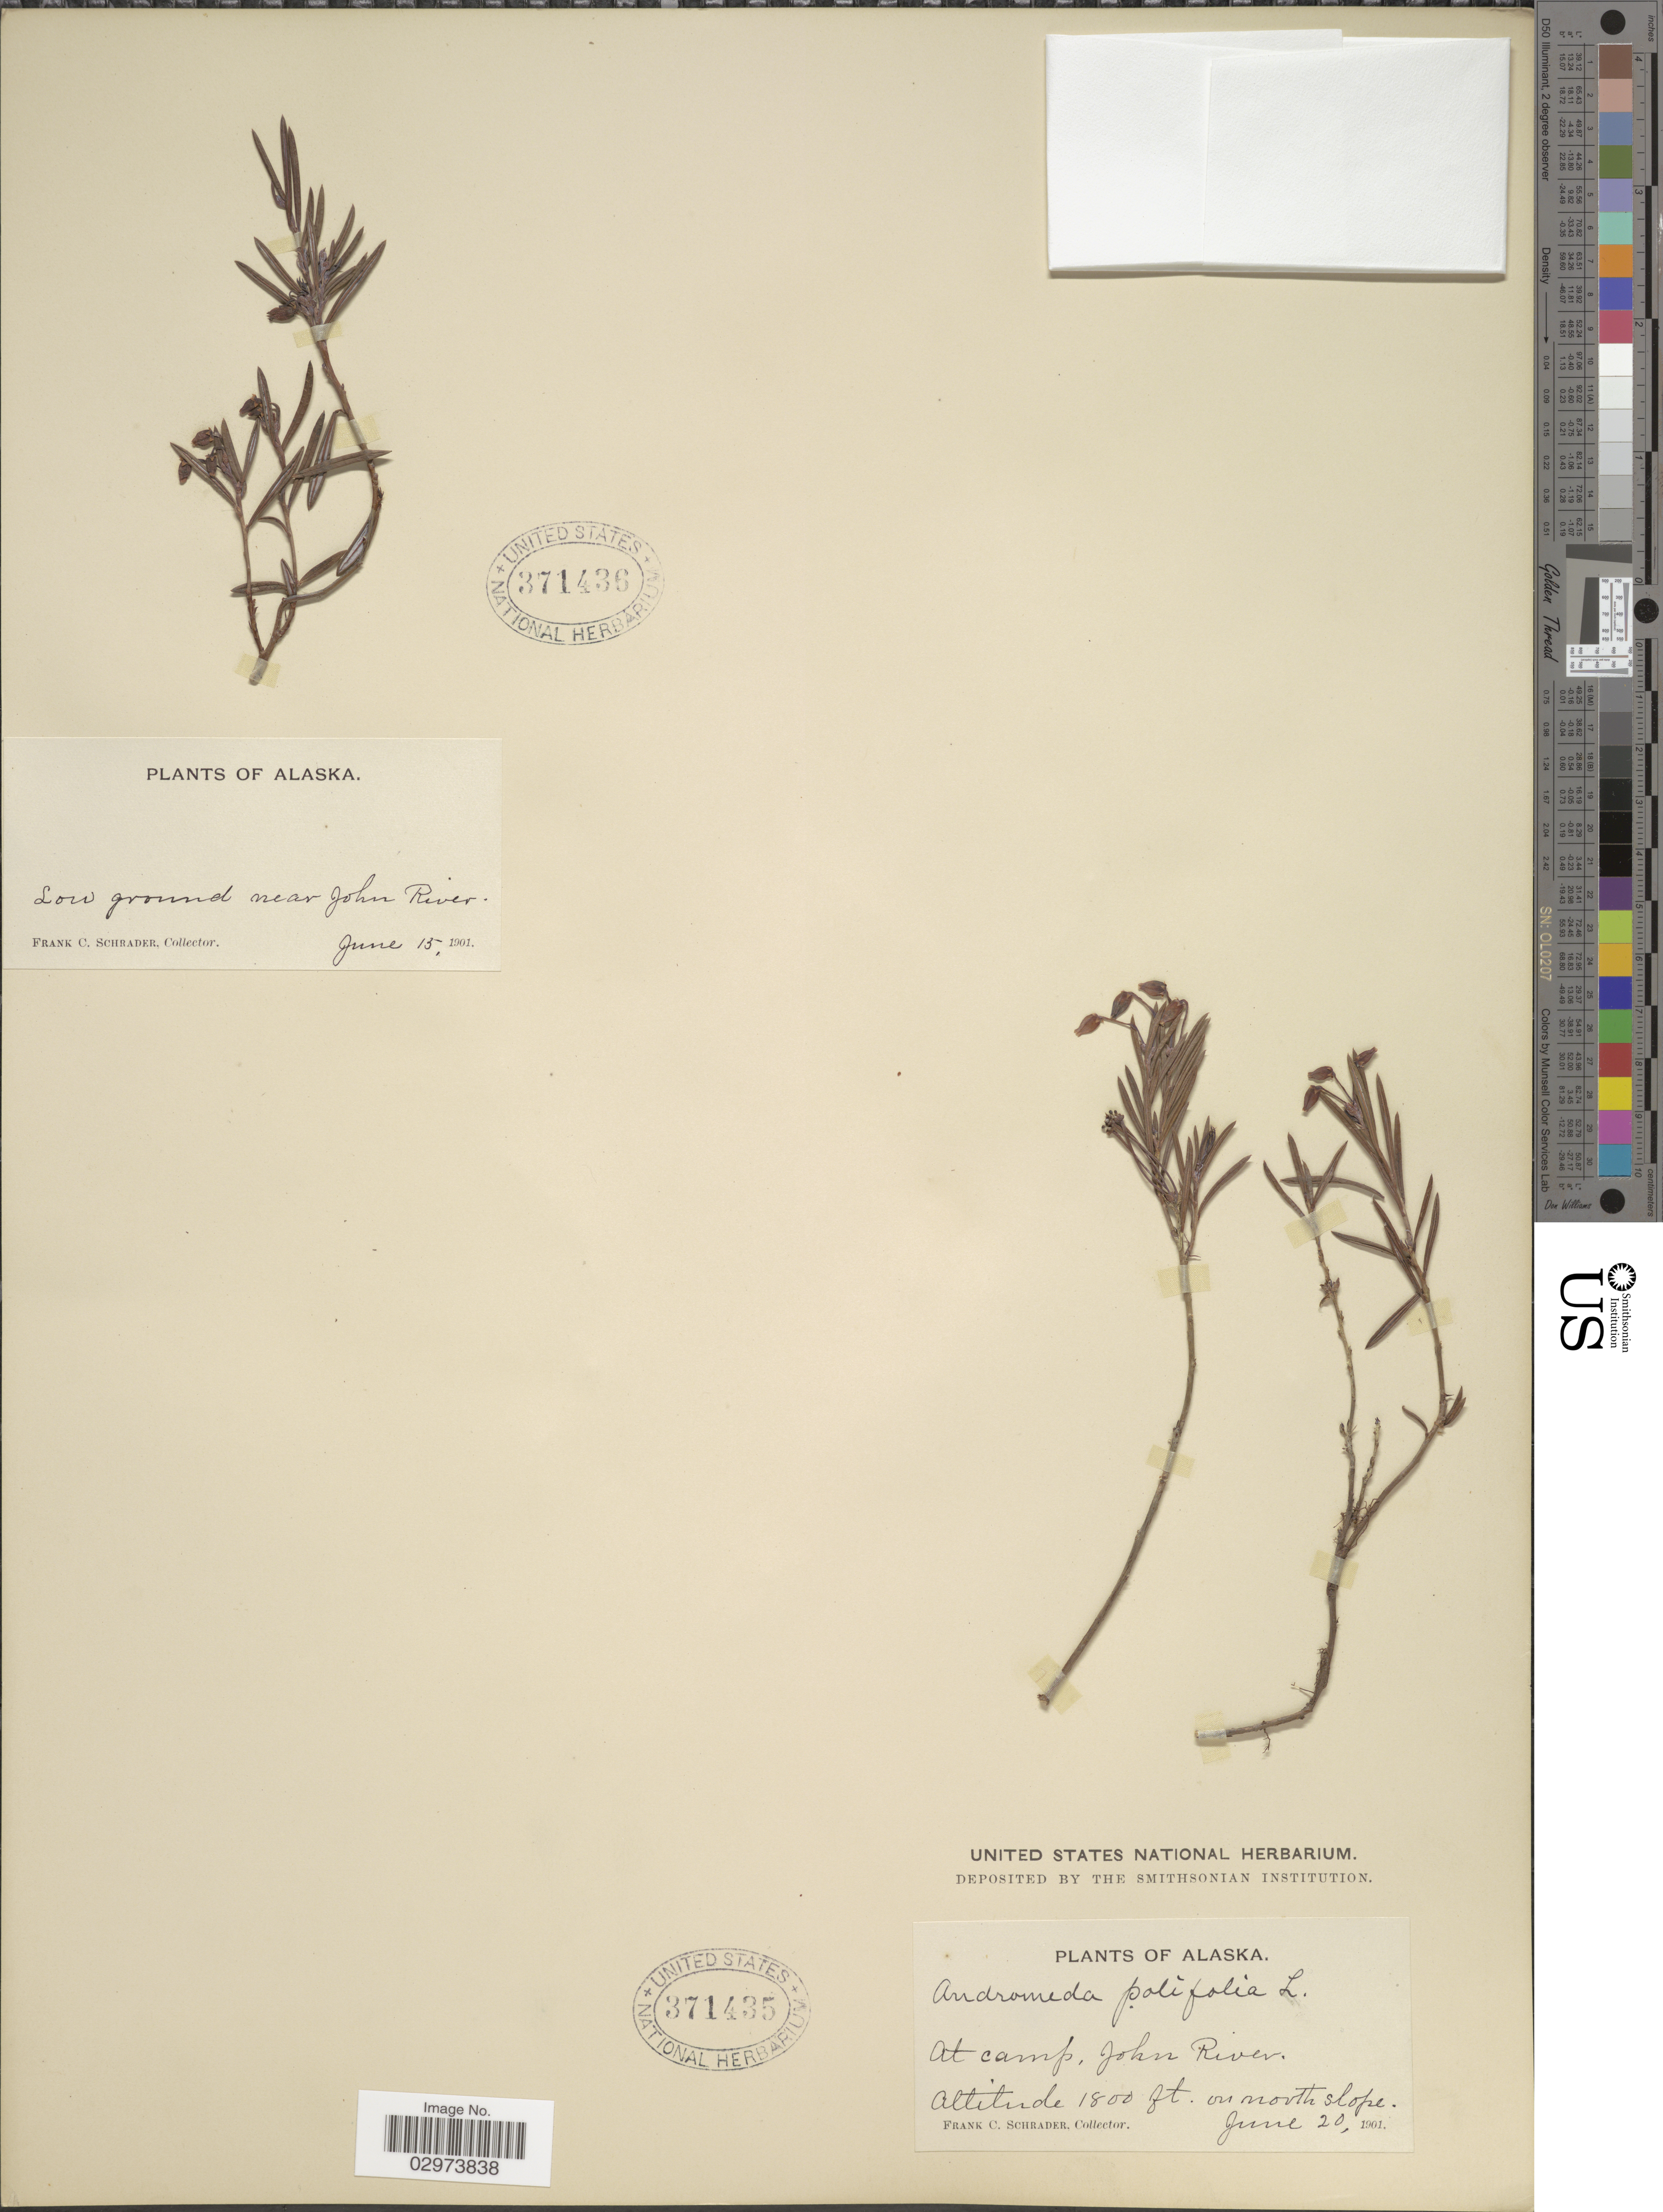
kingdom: Plantae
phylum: Tracheophyta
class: Magnoliopsida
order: Ericales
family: Ericaceae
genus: Andromeda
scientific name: Andromeda polifolia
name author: L.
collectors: F. C. Schrader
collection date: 1901-06-20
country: United States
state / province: Alaska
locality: At camp, John River, on north slope.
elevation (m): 549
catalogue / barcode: US 371435